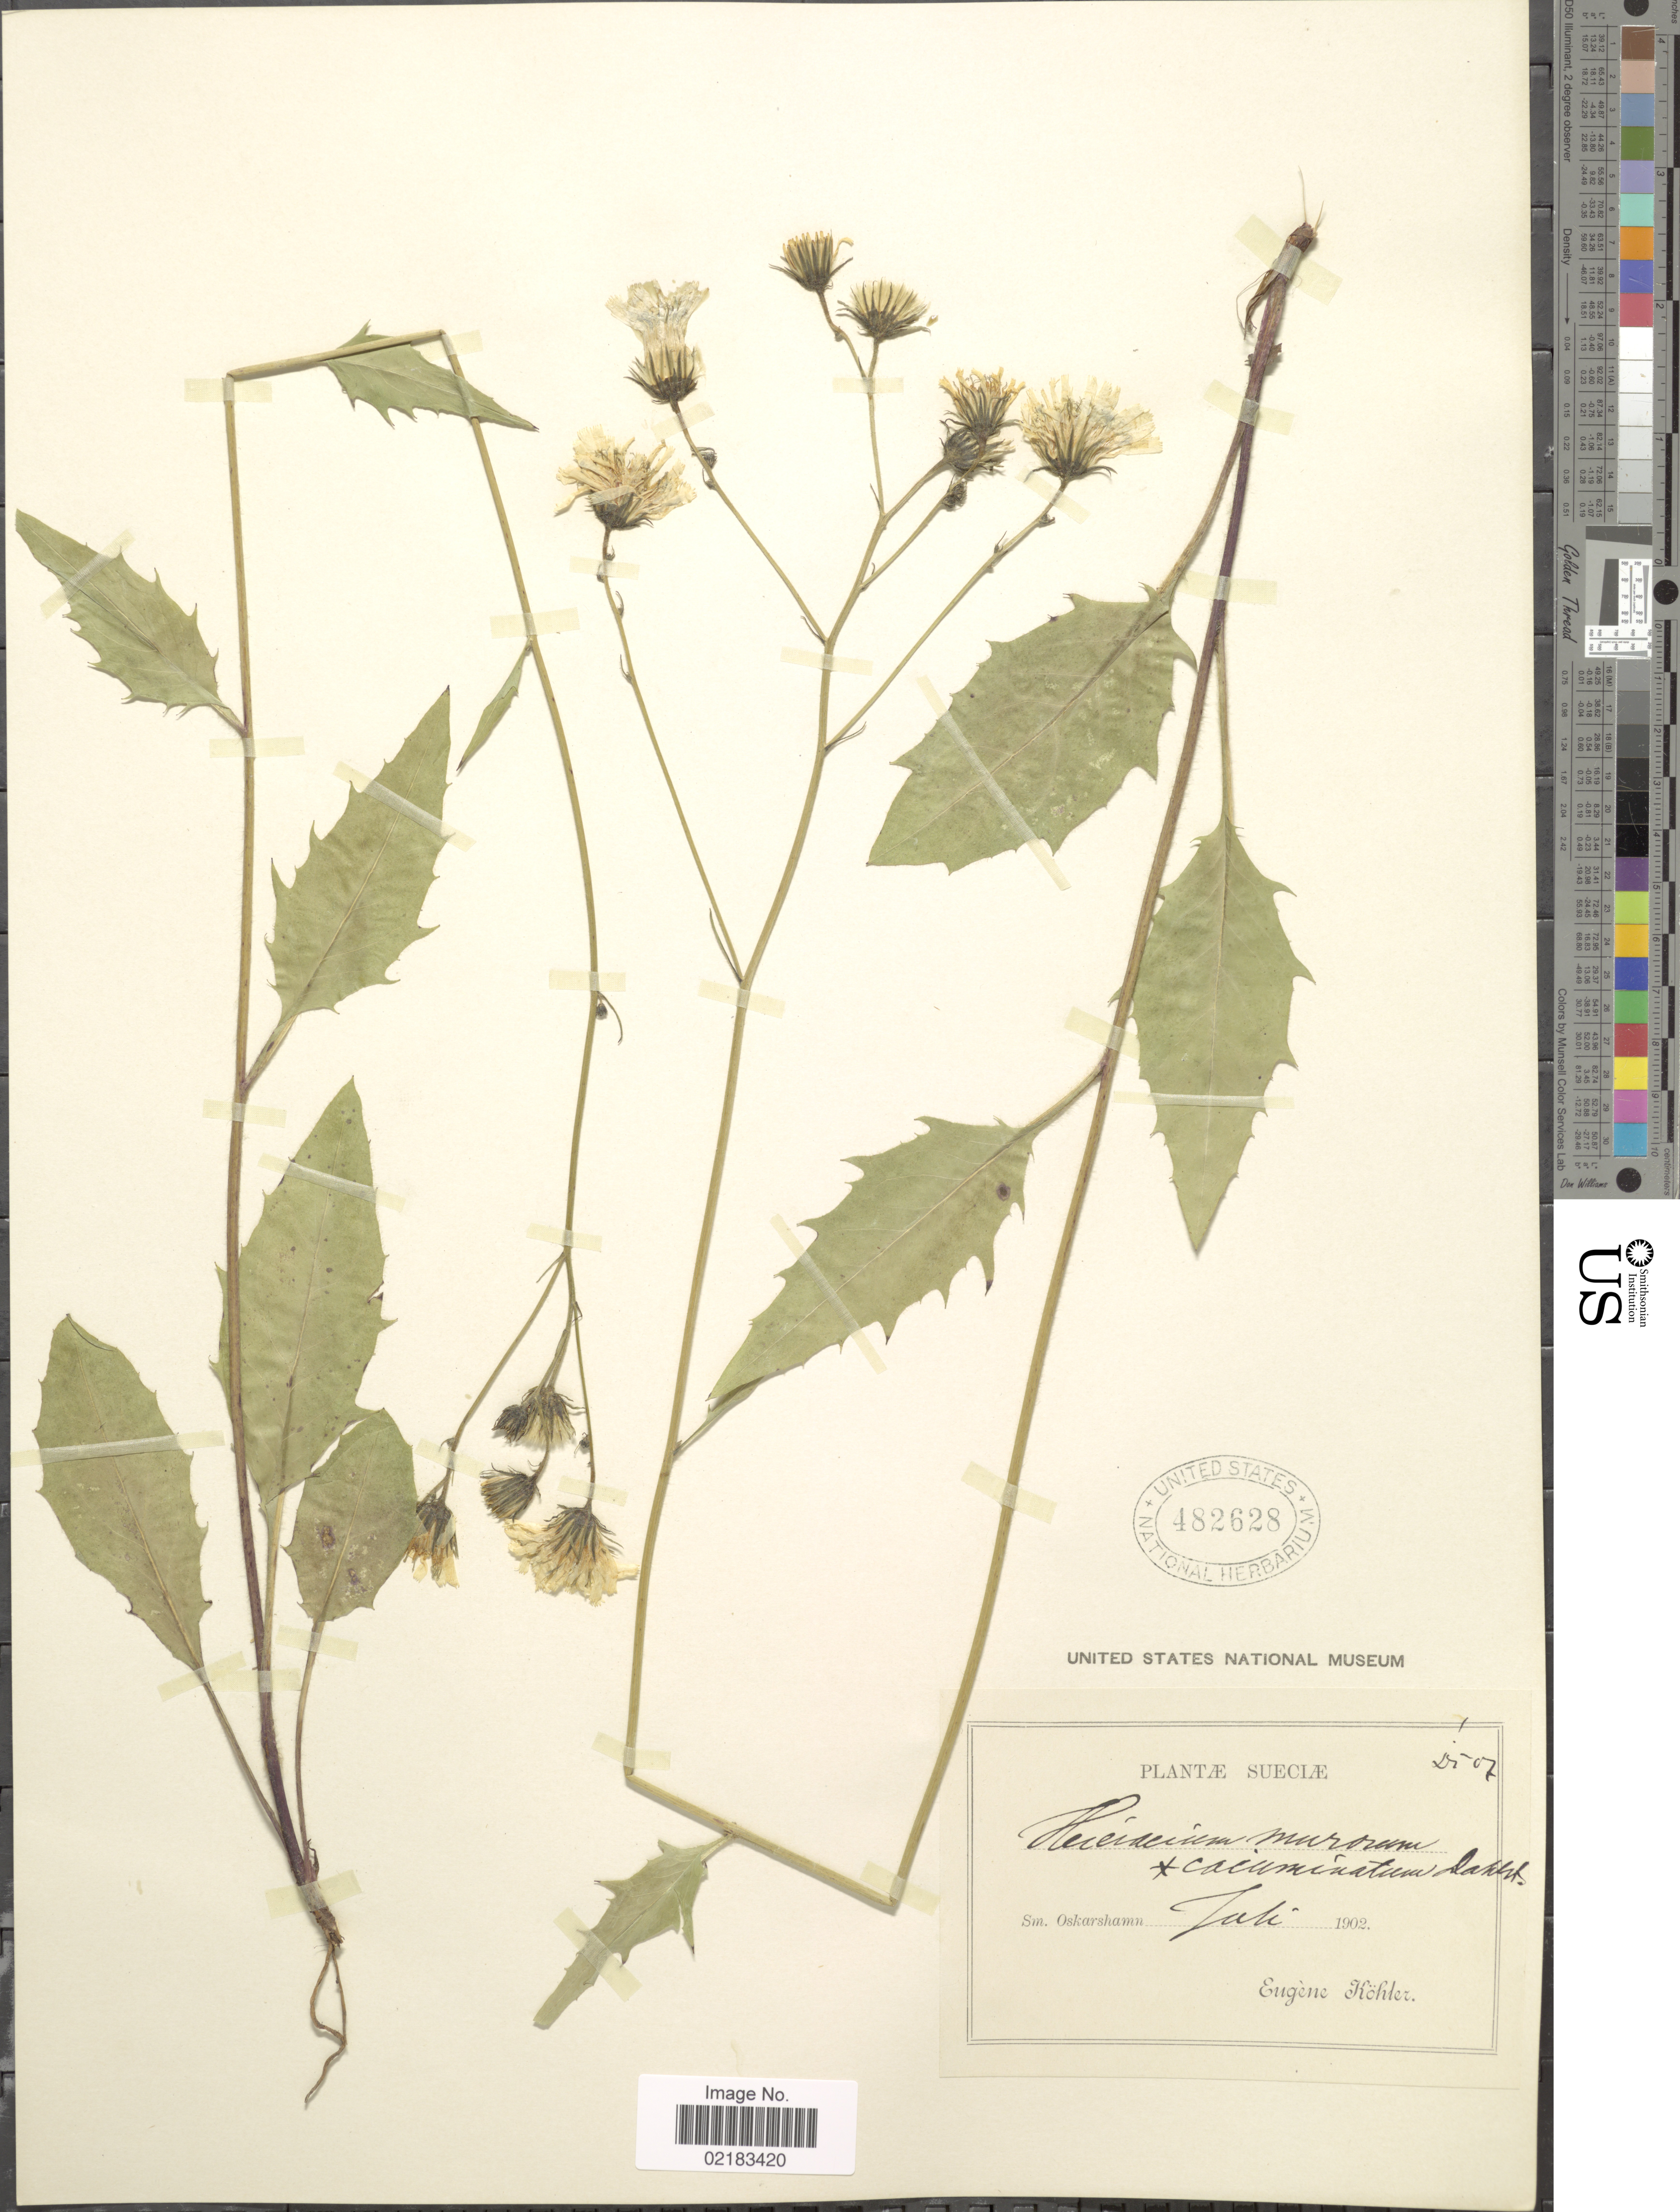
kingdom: Plantae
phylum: Tracheophyta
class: Magnoliopsida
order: Asterales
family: Asteraceae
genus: Hieracium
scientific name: Hieracium murorum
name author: L.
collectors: E. Kohler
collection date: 1902-07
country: Sweden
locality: Sm. Oskarhamn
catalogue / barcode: US 482628